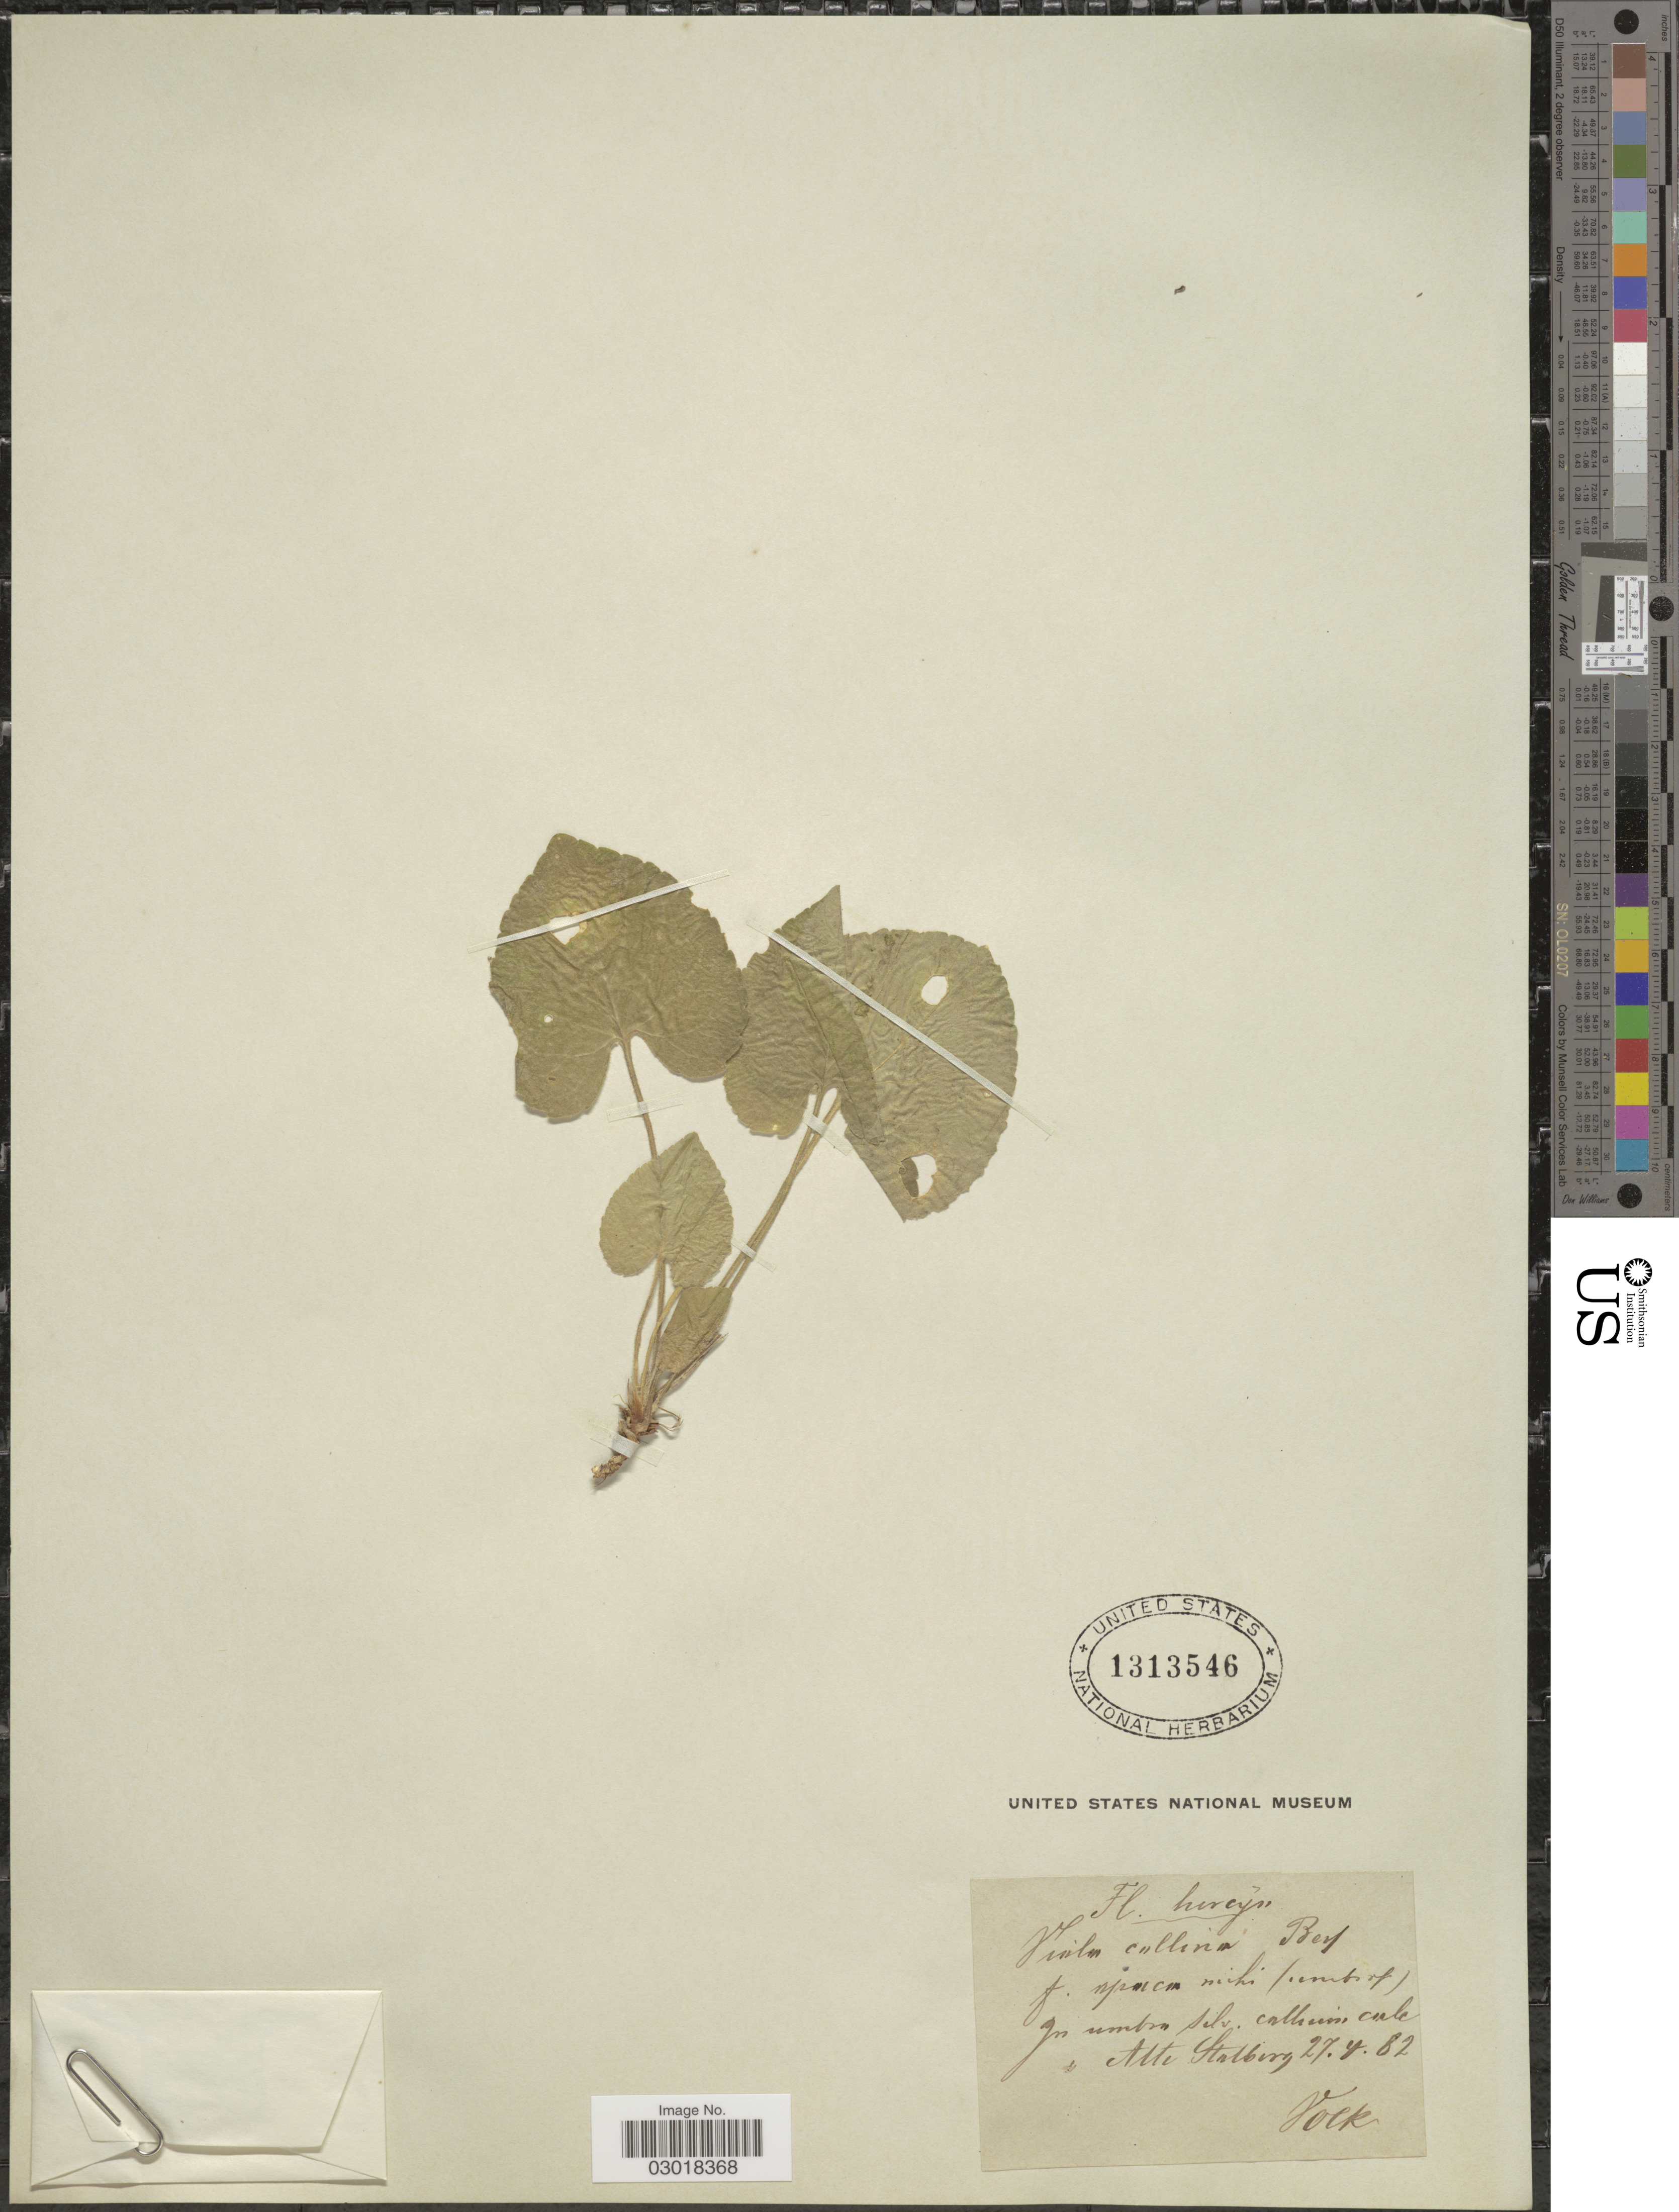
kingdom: Plantae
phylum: Tracheophyta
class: Magnoliopsida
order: Malpighiales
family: Violaceae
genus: Viola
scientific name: Viola collina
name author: Besser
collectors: -. Volk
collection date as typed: Transcribed d/m/y: 27/4/82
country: Germany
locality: Hercyn. In umbra silv. callium cale Alte Stalberg.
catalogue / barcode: US 1313546